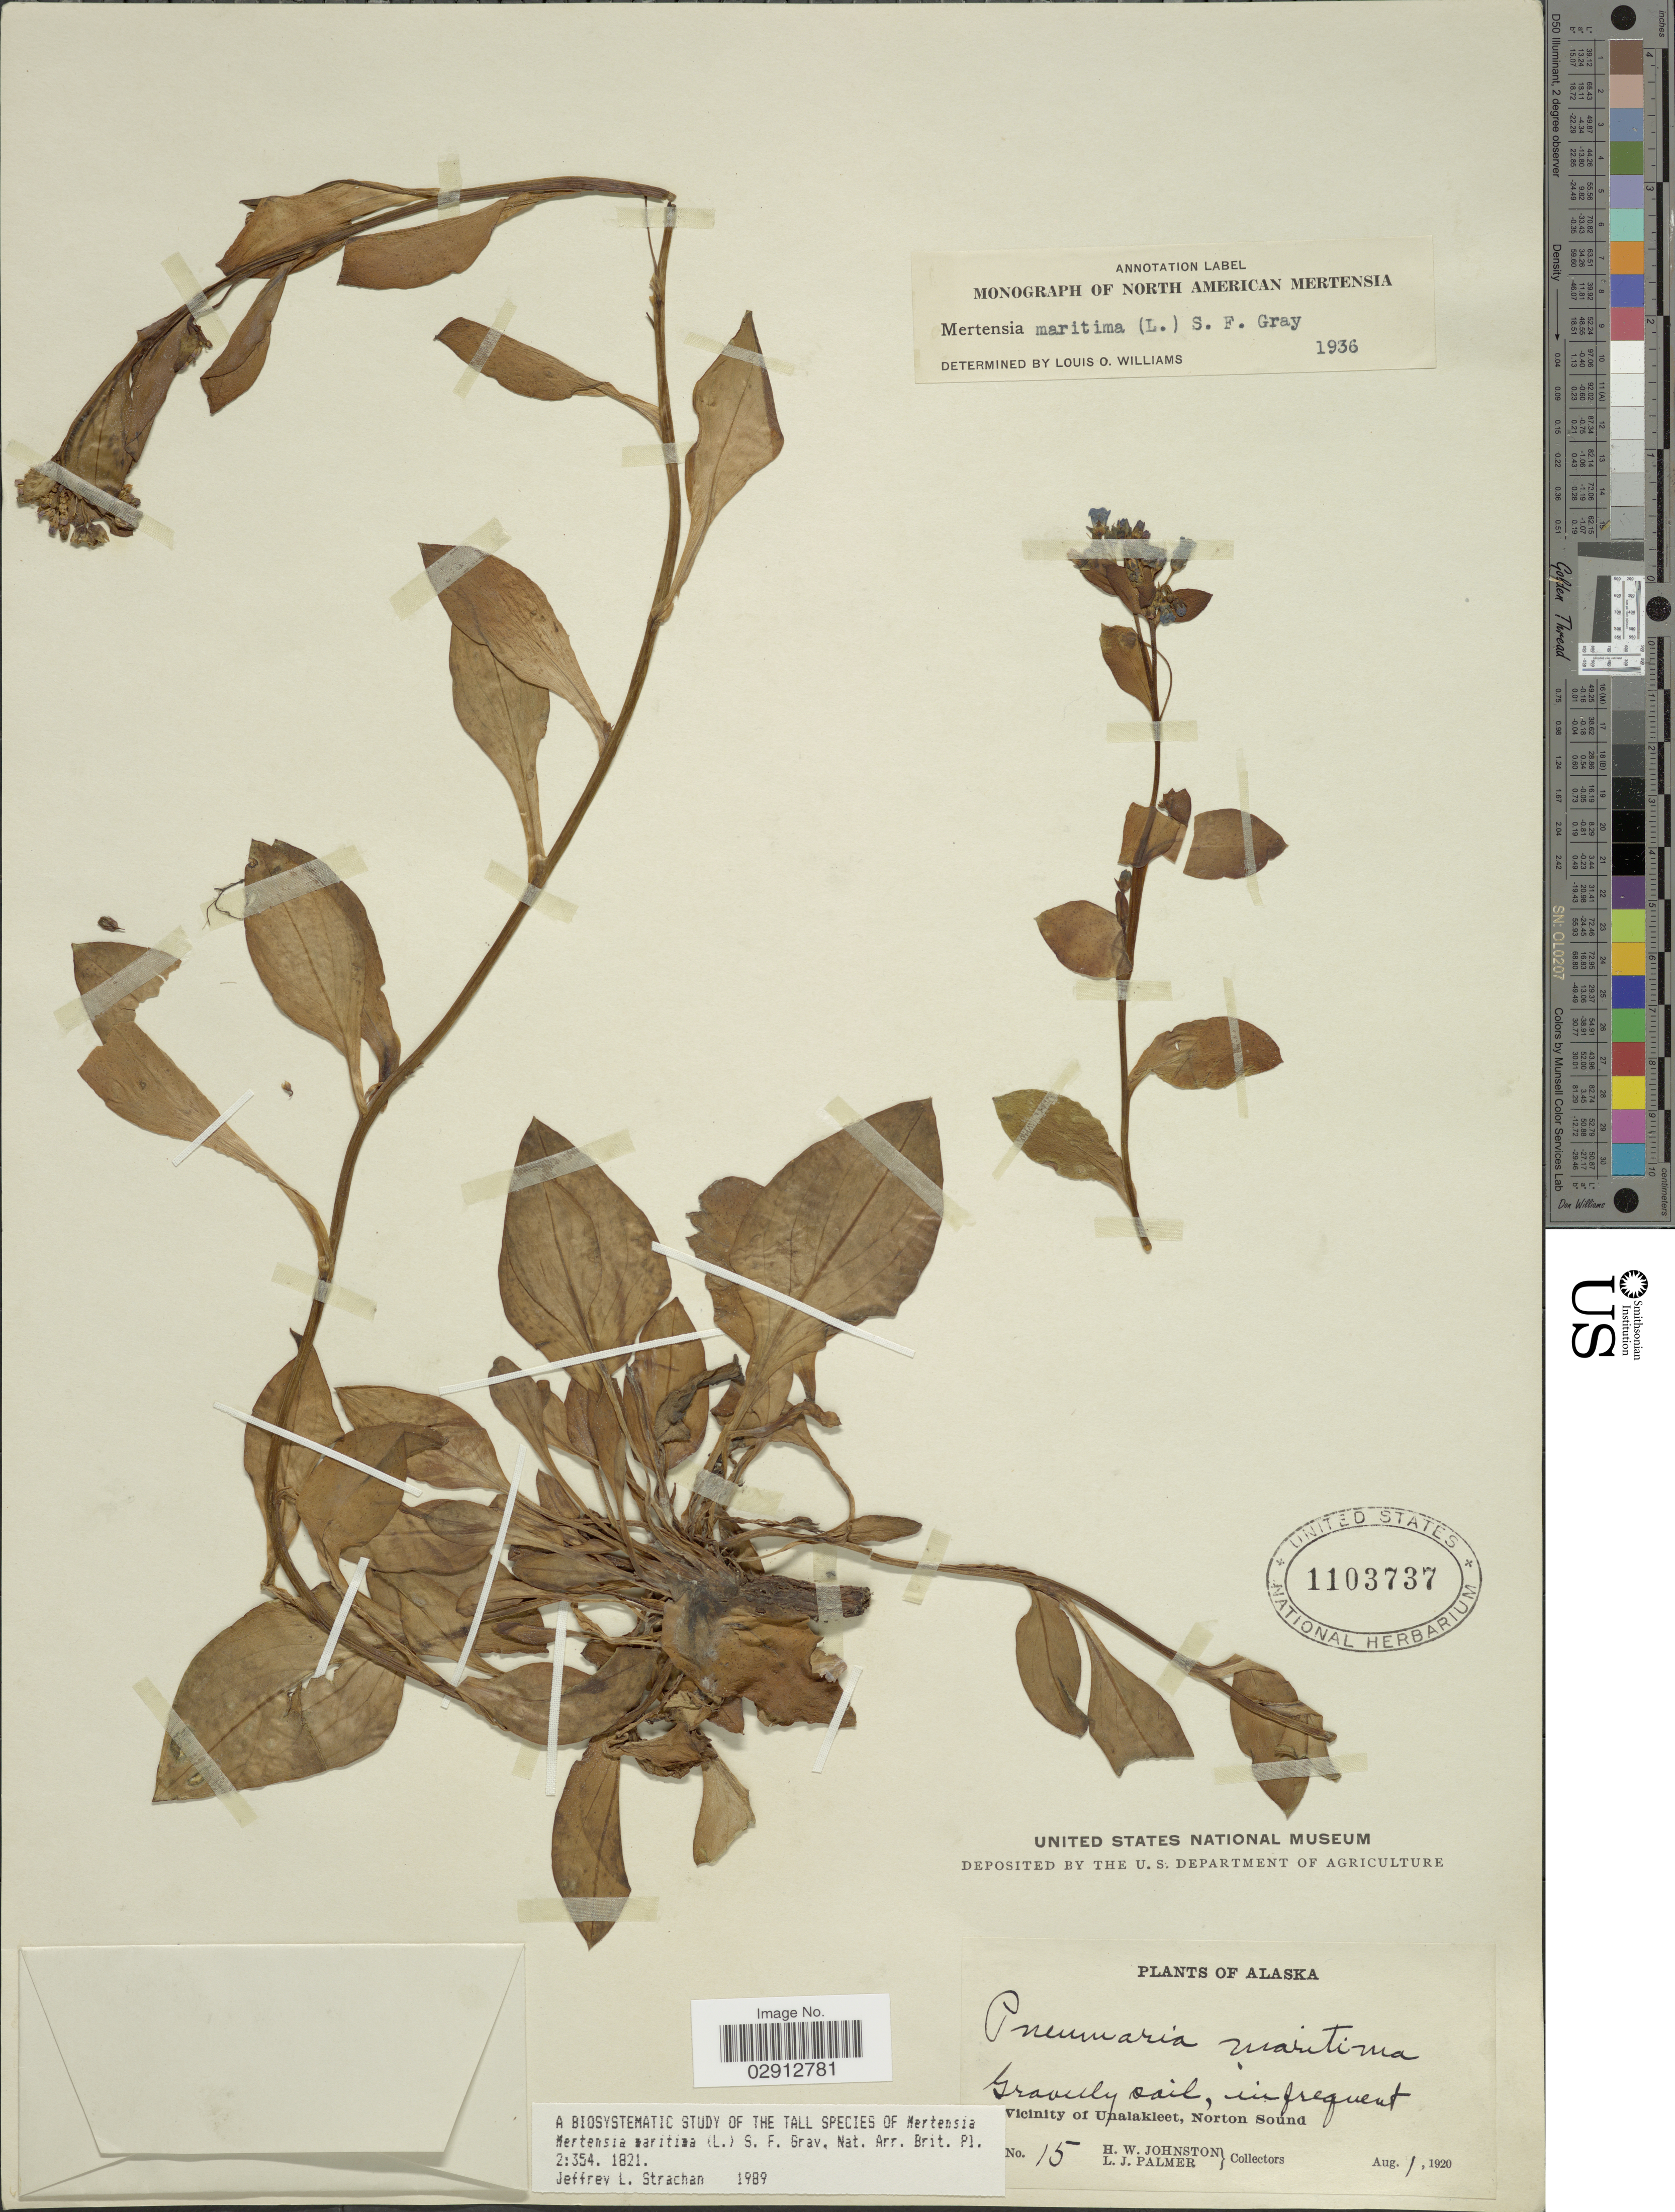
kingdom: Plantae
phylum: Tracheophyta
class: Magnoliopsida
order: Boraginales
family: Boraginaceae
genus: Mertensia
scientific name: Mertensia maritima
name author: (L.) S.F. Gray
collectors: H. W. Johnston & L. J. Palmer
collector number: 15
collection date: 1920-08-01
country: United States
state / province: Alaska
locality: Vicinity of Unalakleet, Norton Sound.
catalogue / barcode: US 1103737